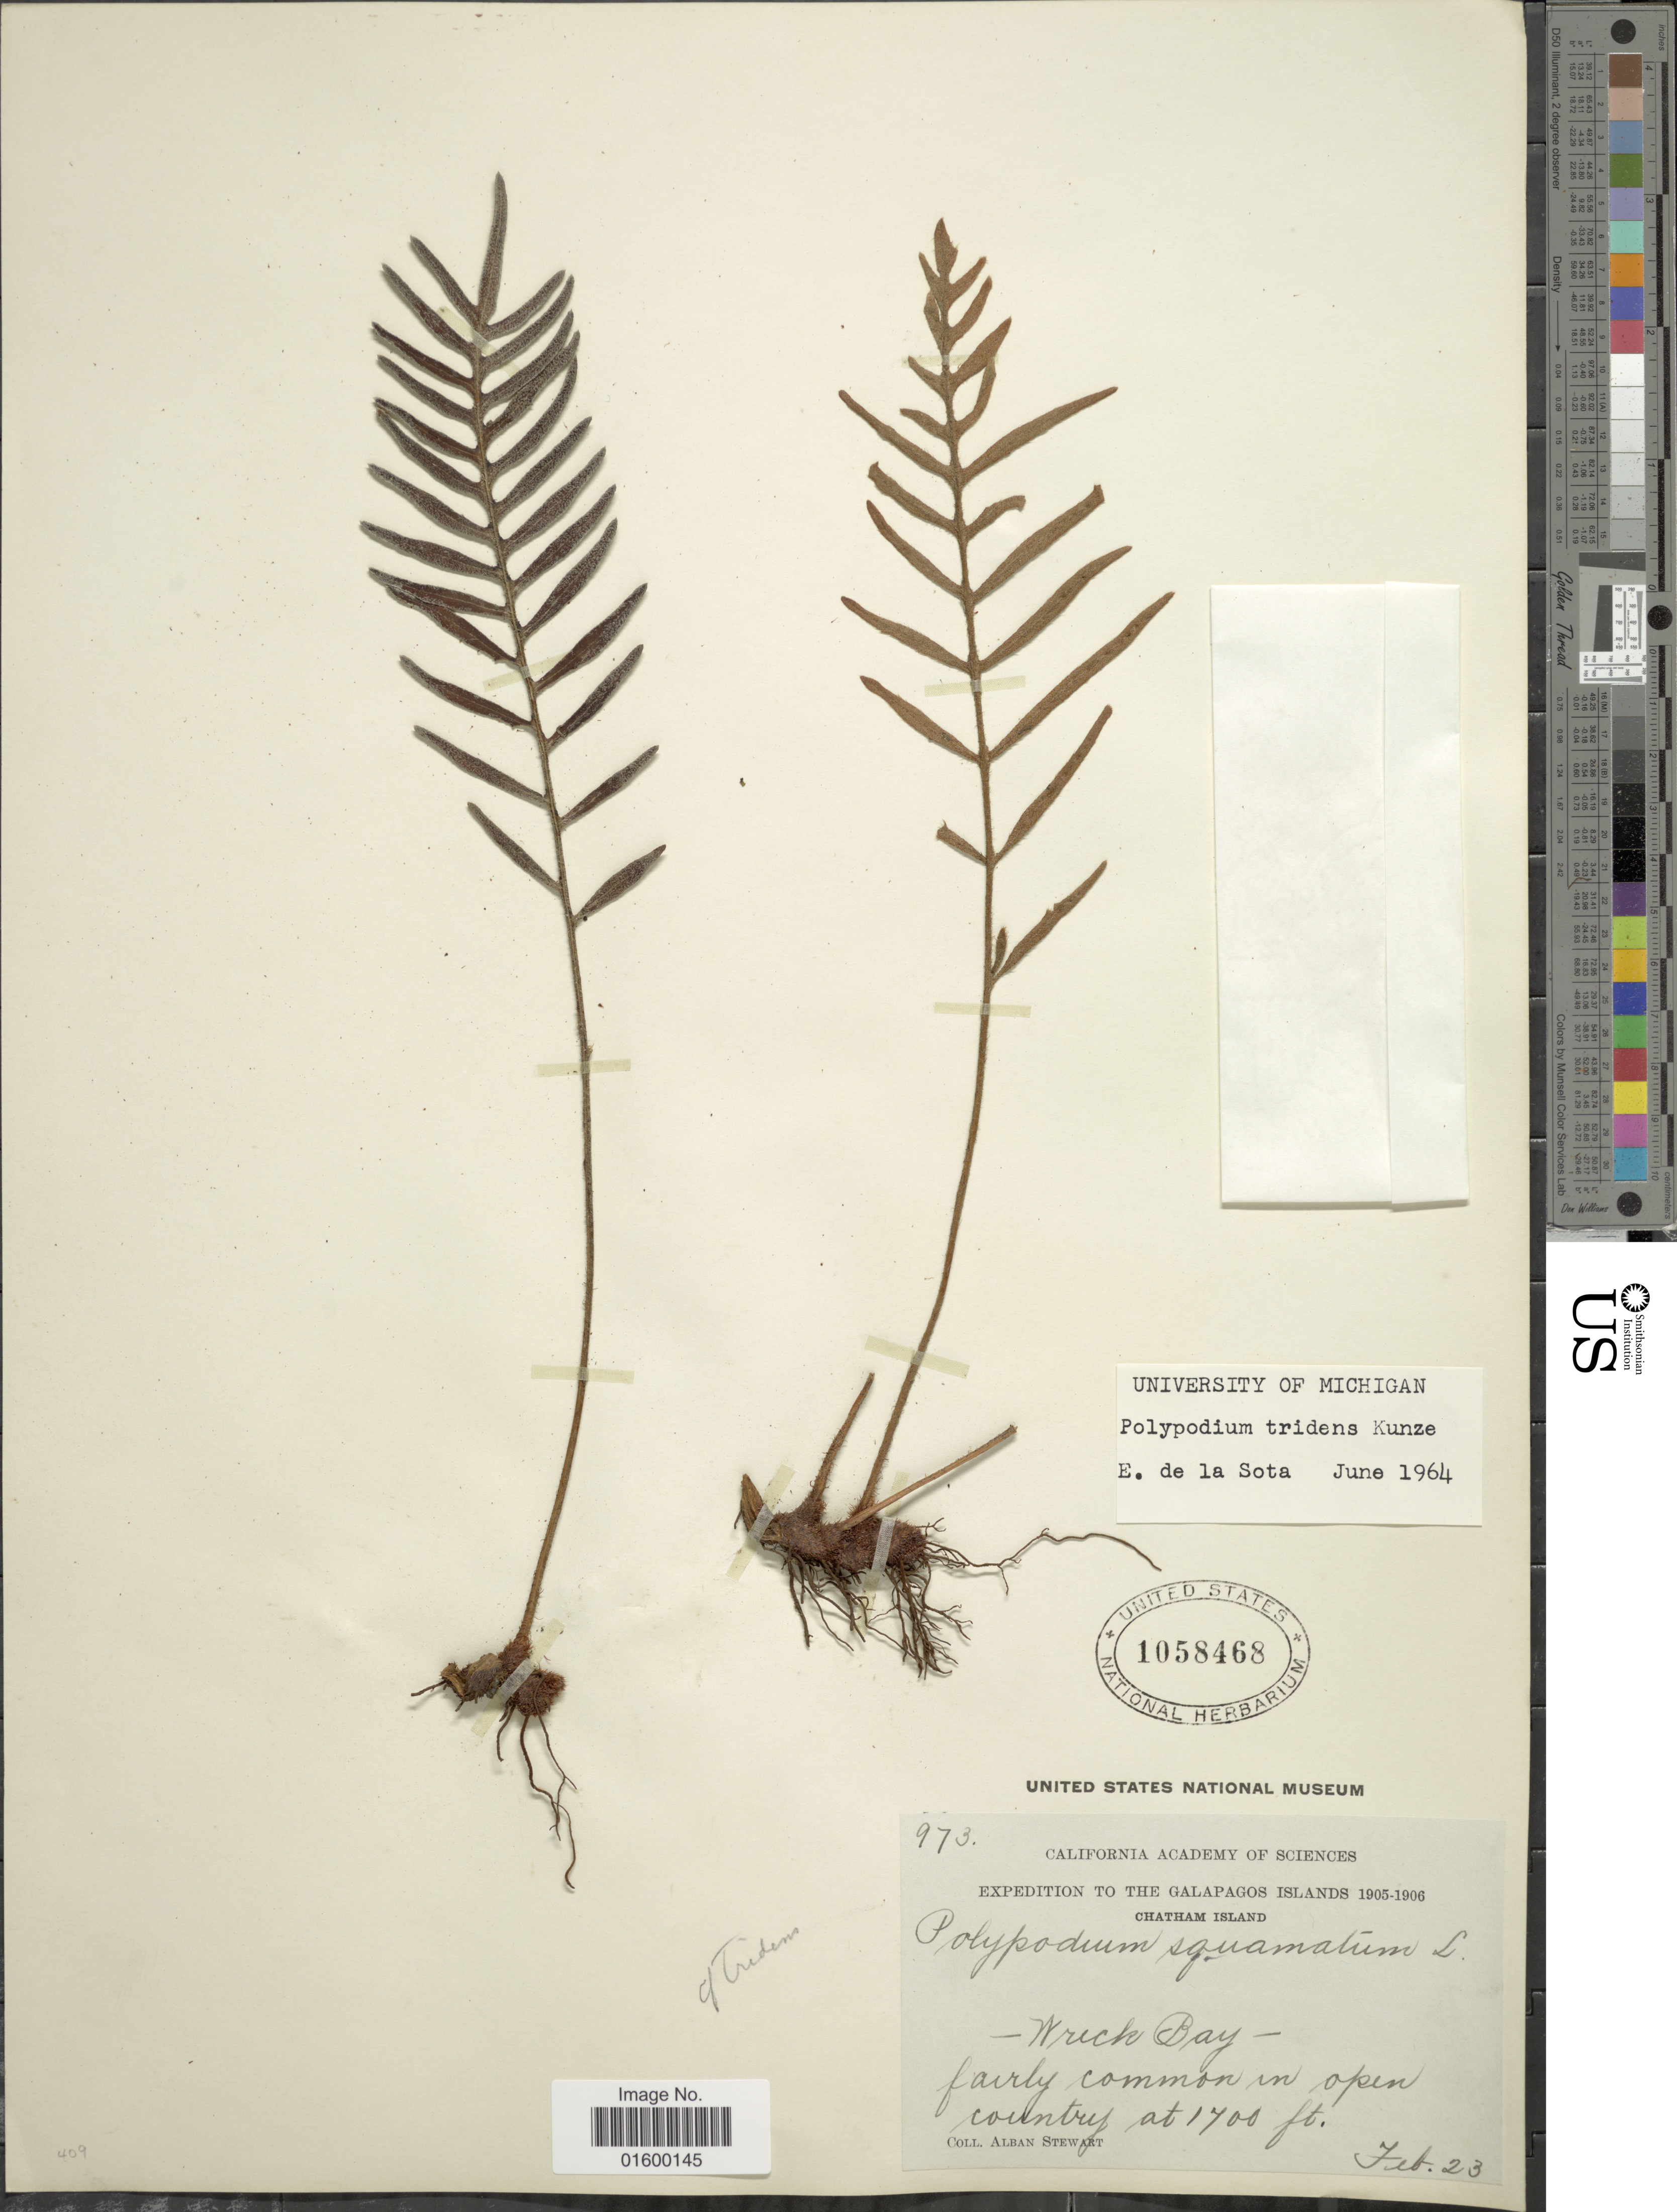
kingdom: Plantae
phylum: Tracheophyta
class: Polypodiopsida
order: Polypodiales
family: Polypodiaceae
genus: Pleopeltis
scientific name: Pleopeltis tridens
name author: J. Sm.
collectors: A. Stewart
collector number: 973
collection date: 1905-02-23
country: Ecuador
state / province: Colón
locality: Galapagos Islands, Chatham Island, Wreck Bay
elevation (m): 518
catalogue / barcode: US 1058468